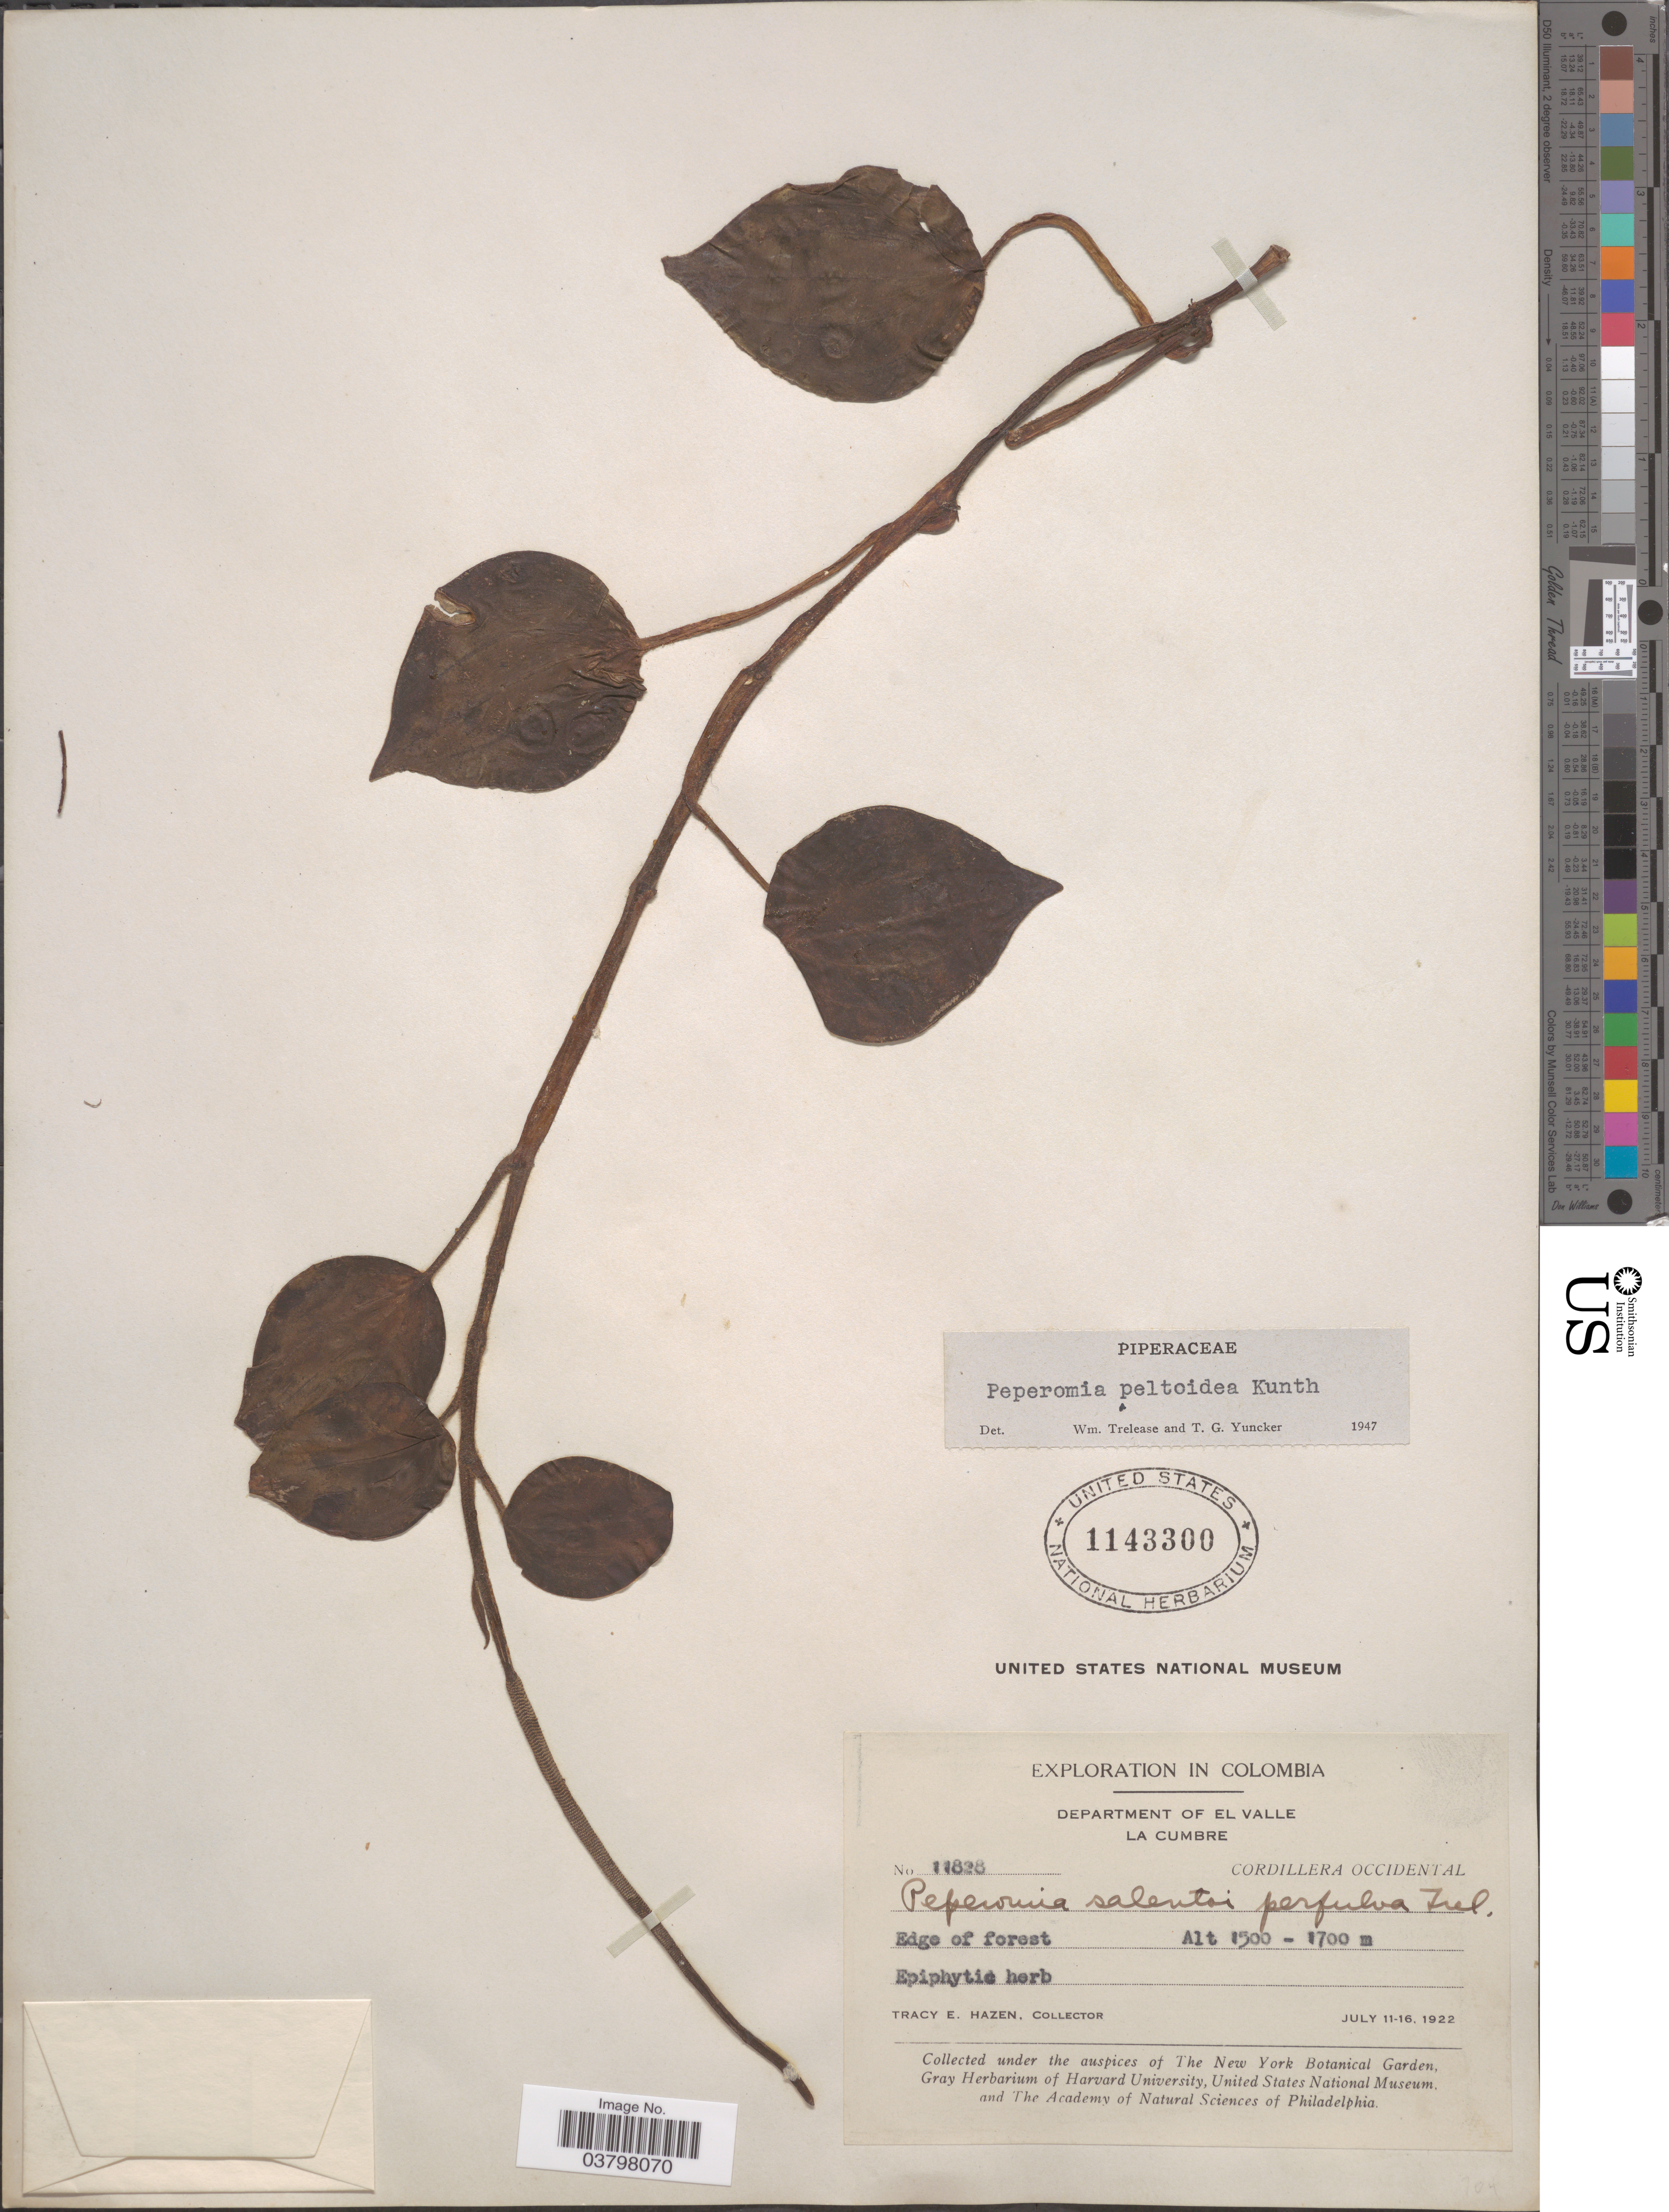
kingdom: Plantae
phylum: Tracheophyta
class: Magnoliopsida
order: Piperales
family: Piperaceae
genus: Peperomia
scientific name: Peperomia peltoidea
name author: Kunth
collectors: T. E. Hazen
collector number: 11828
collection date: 1922-07-11/1922-07-16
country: Colombia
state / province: Valle del Cauca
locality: Department of El Valle. La Cumbre. Cordillera Occidental.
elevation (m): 1500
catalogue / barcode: US 1143300